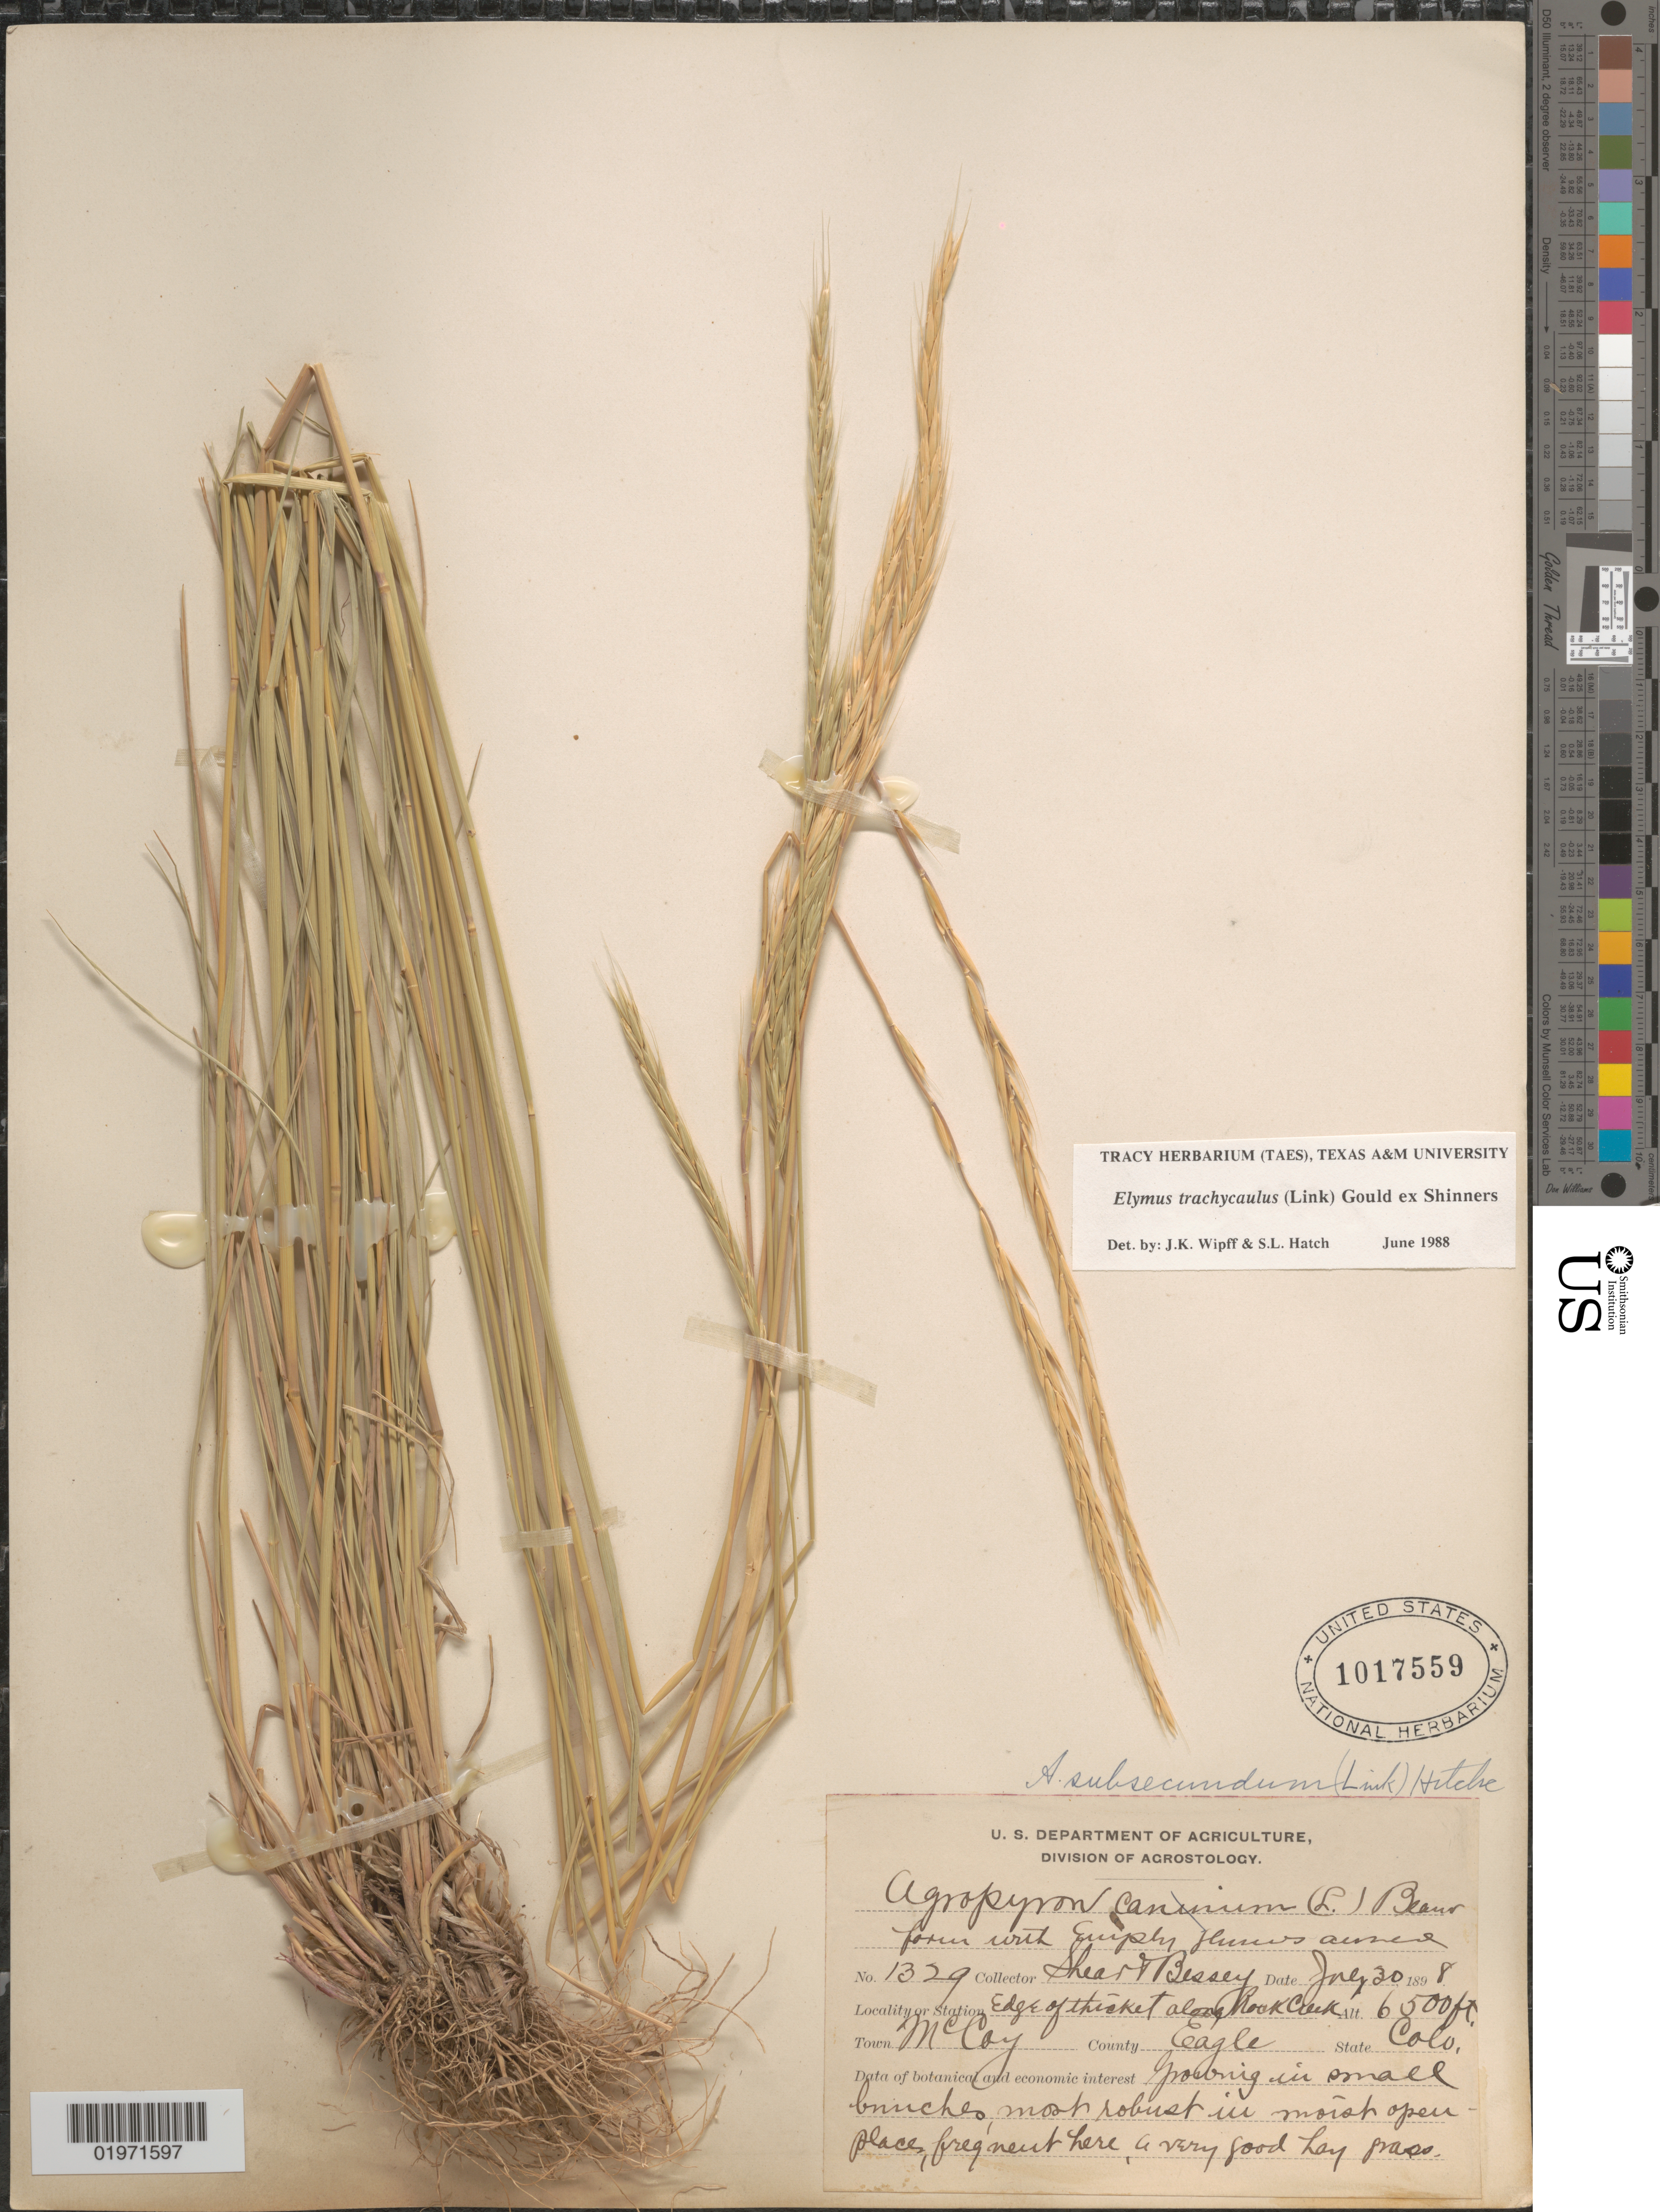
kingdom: Plantae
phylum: Tracheophyta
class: Liliopsida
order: Poales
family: Poaceae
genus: Elymus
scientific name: Elymus trachycaulus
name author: (Link) Gould ex Shinners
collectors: -- Shear & -. Bessey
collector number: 1329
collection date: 1898-06-30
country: United States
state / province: Colorado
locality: Edge of thicket along Rock Creek. Town McCoy. County Eagle.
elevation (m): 1981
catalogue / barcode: US 1017559